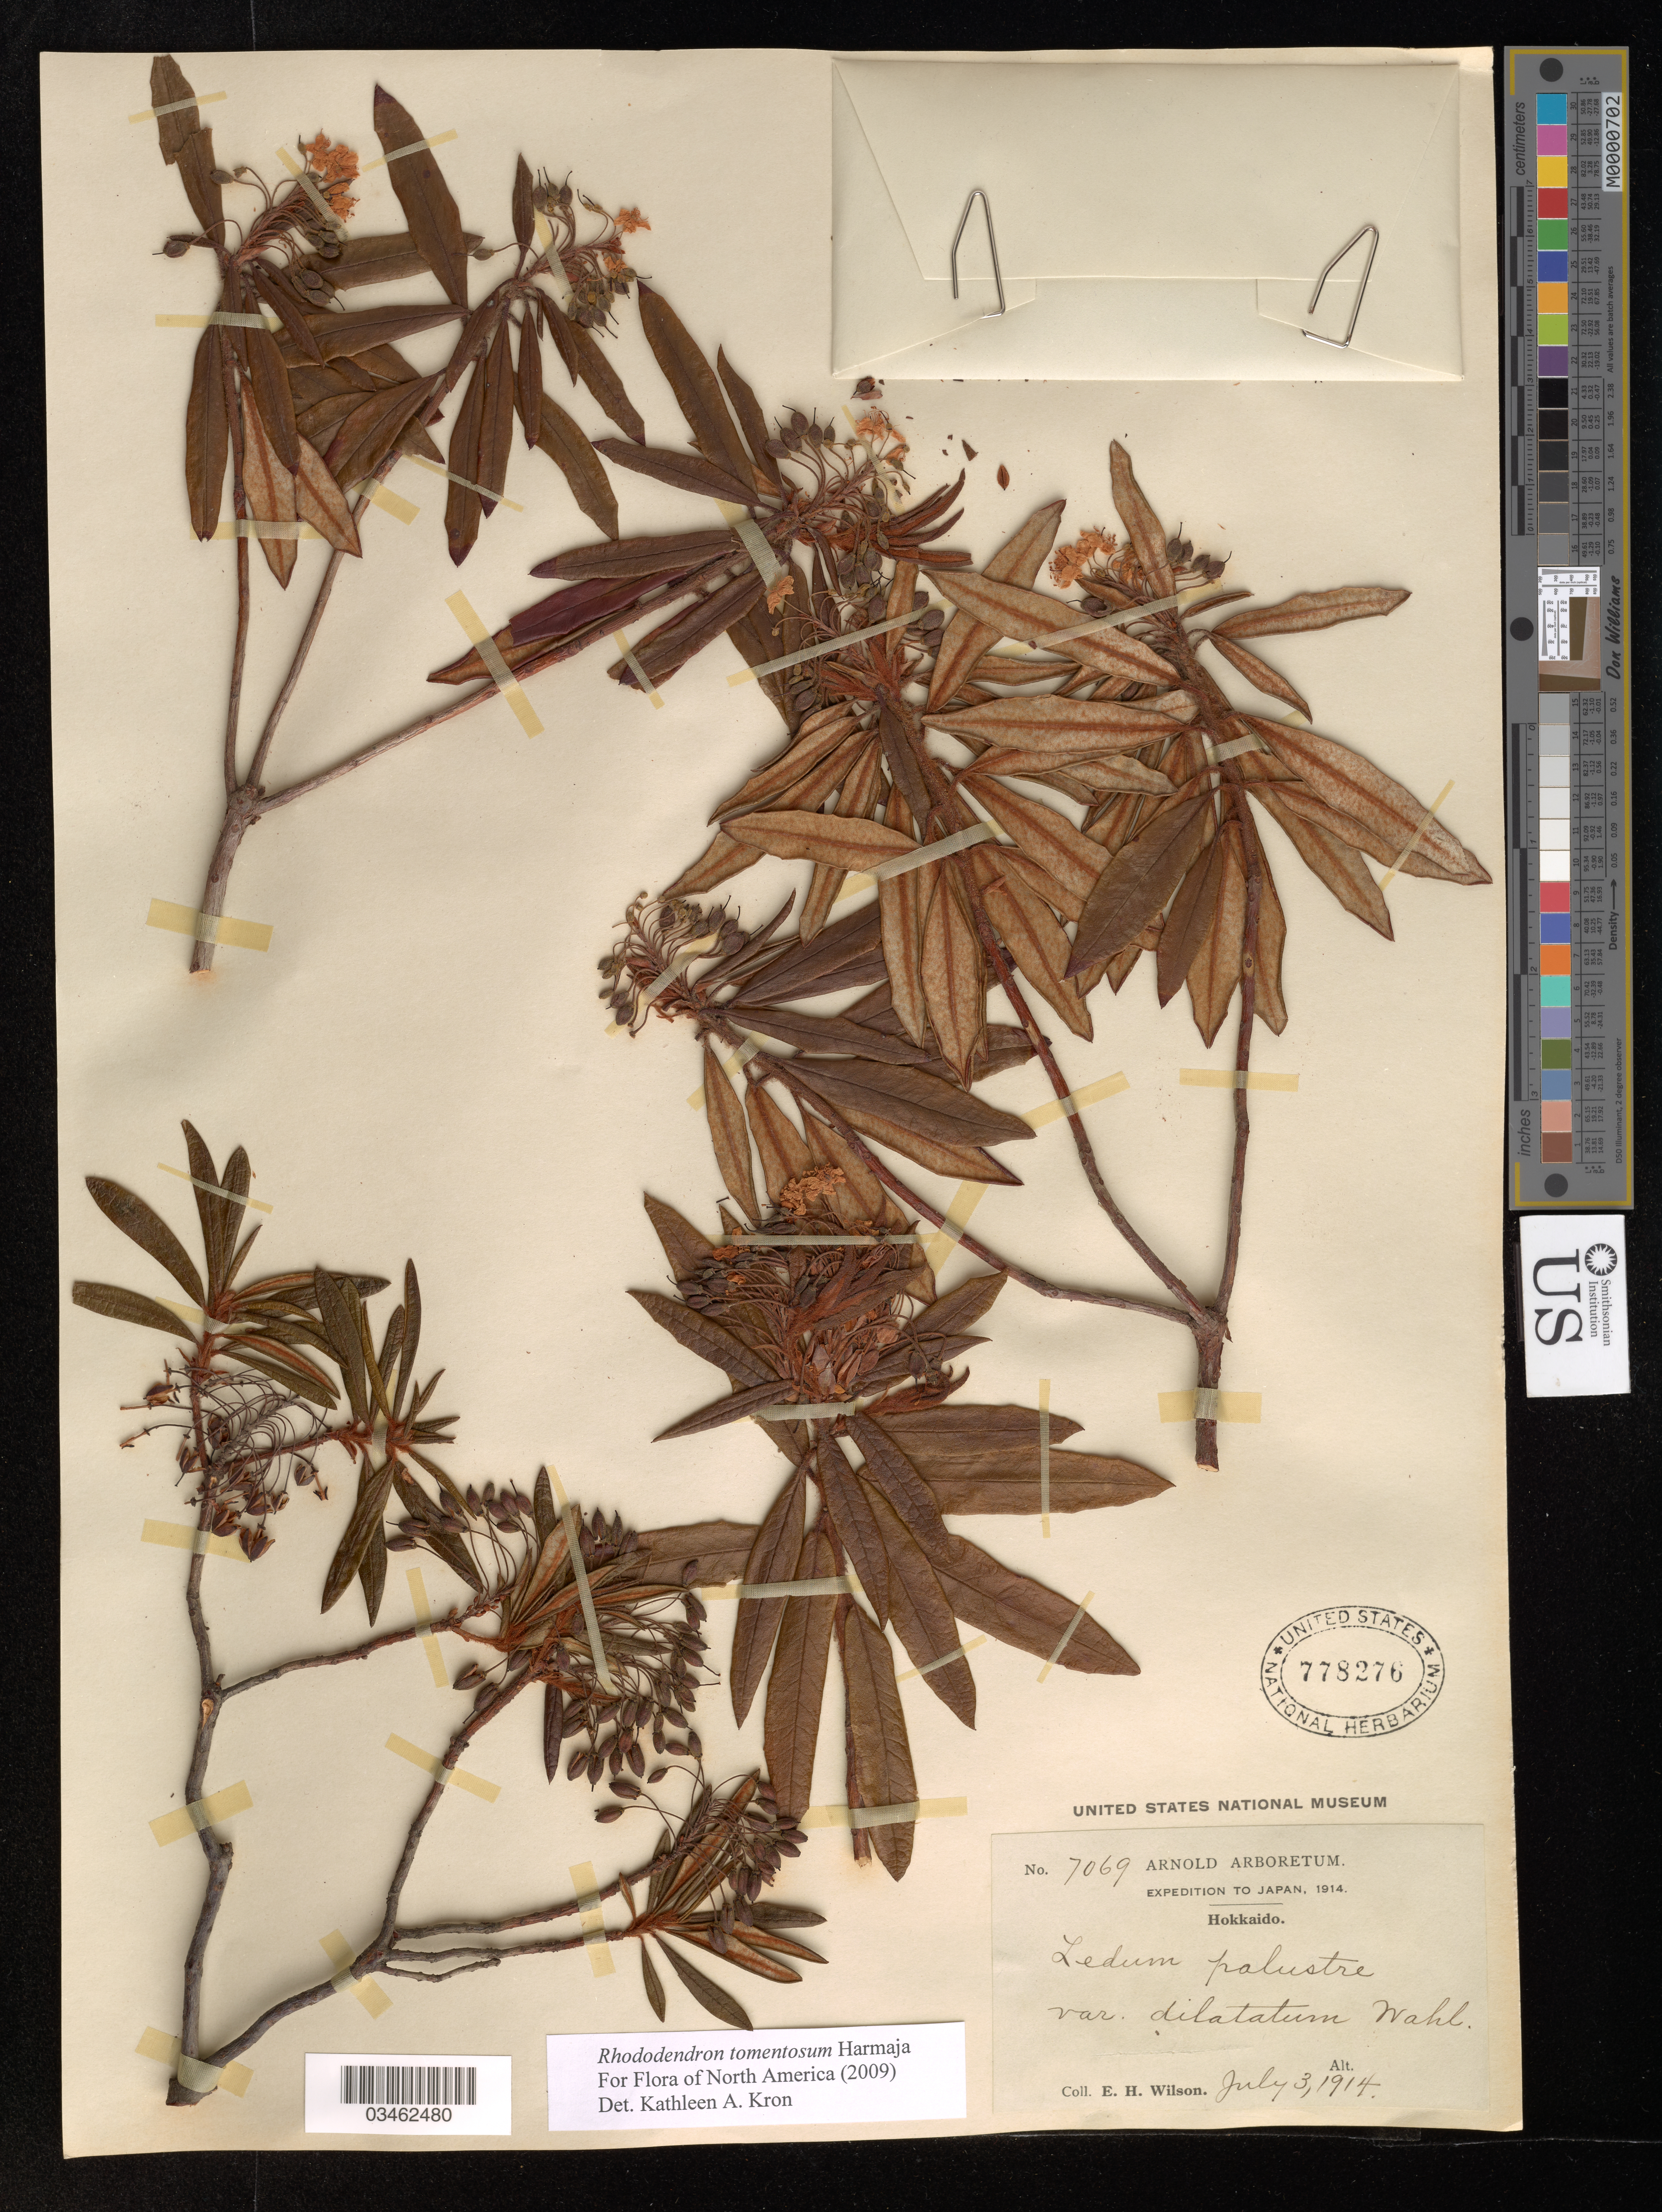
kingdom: Plantae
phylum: Tracheophyta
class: Magnoliopsida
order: Ericales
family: Ericaceae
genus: Rhododendron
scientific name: Rhododendron tomentosum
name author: Harmaja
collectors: E. Wilson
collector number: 7069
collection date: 1914-07-03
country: Japan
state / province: Hokkaidō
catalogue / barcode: US 778276